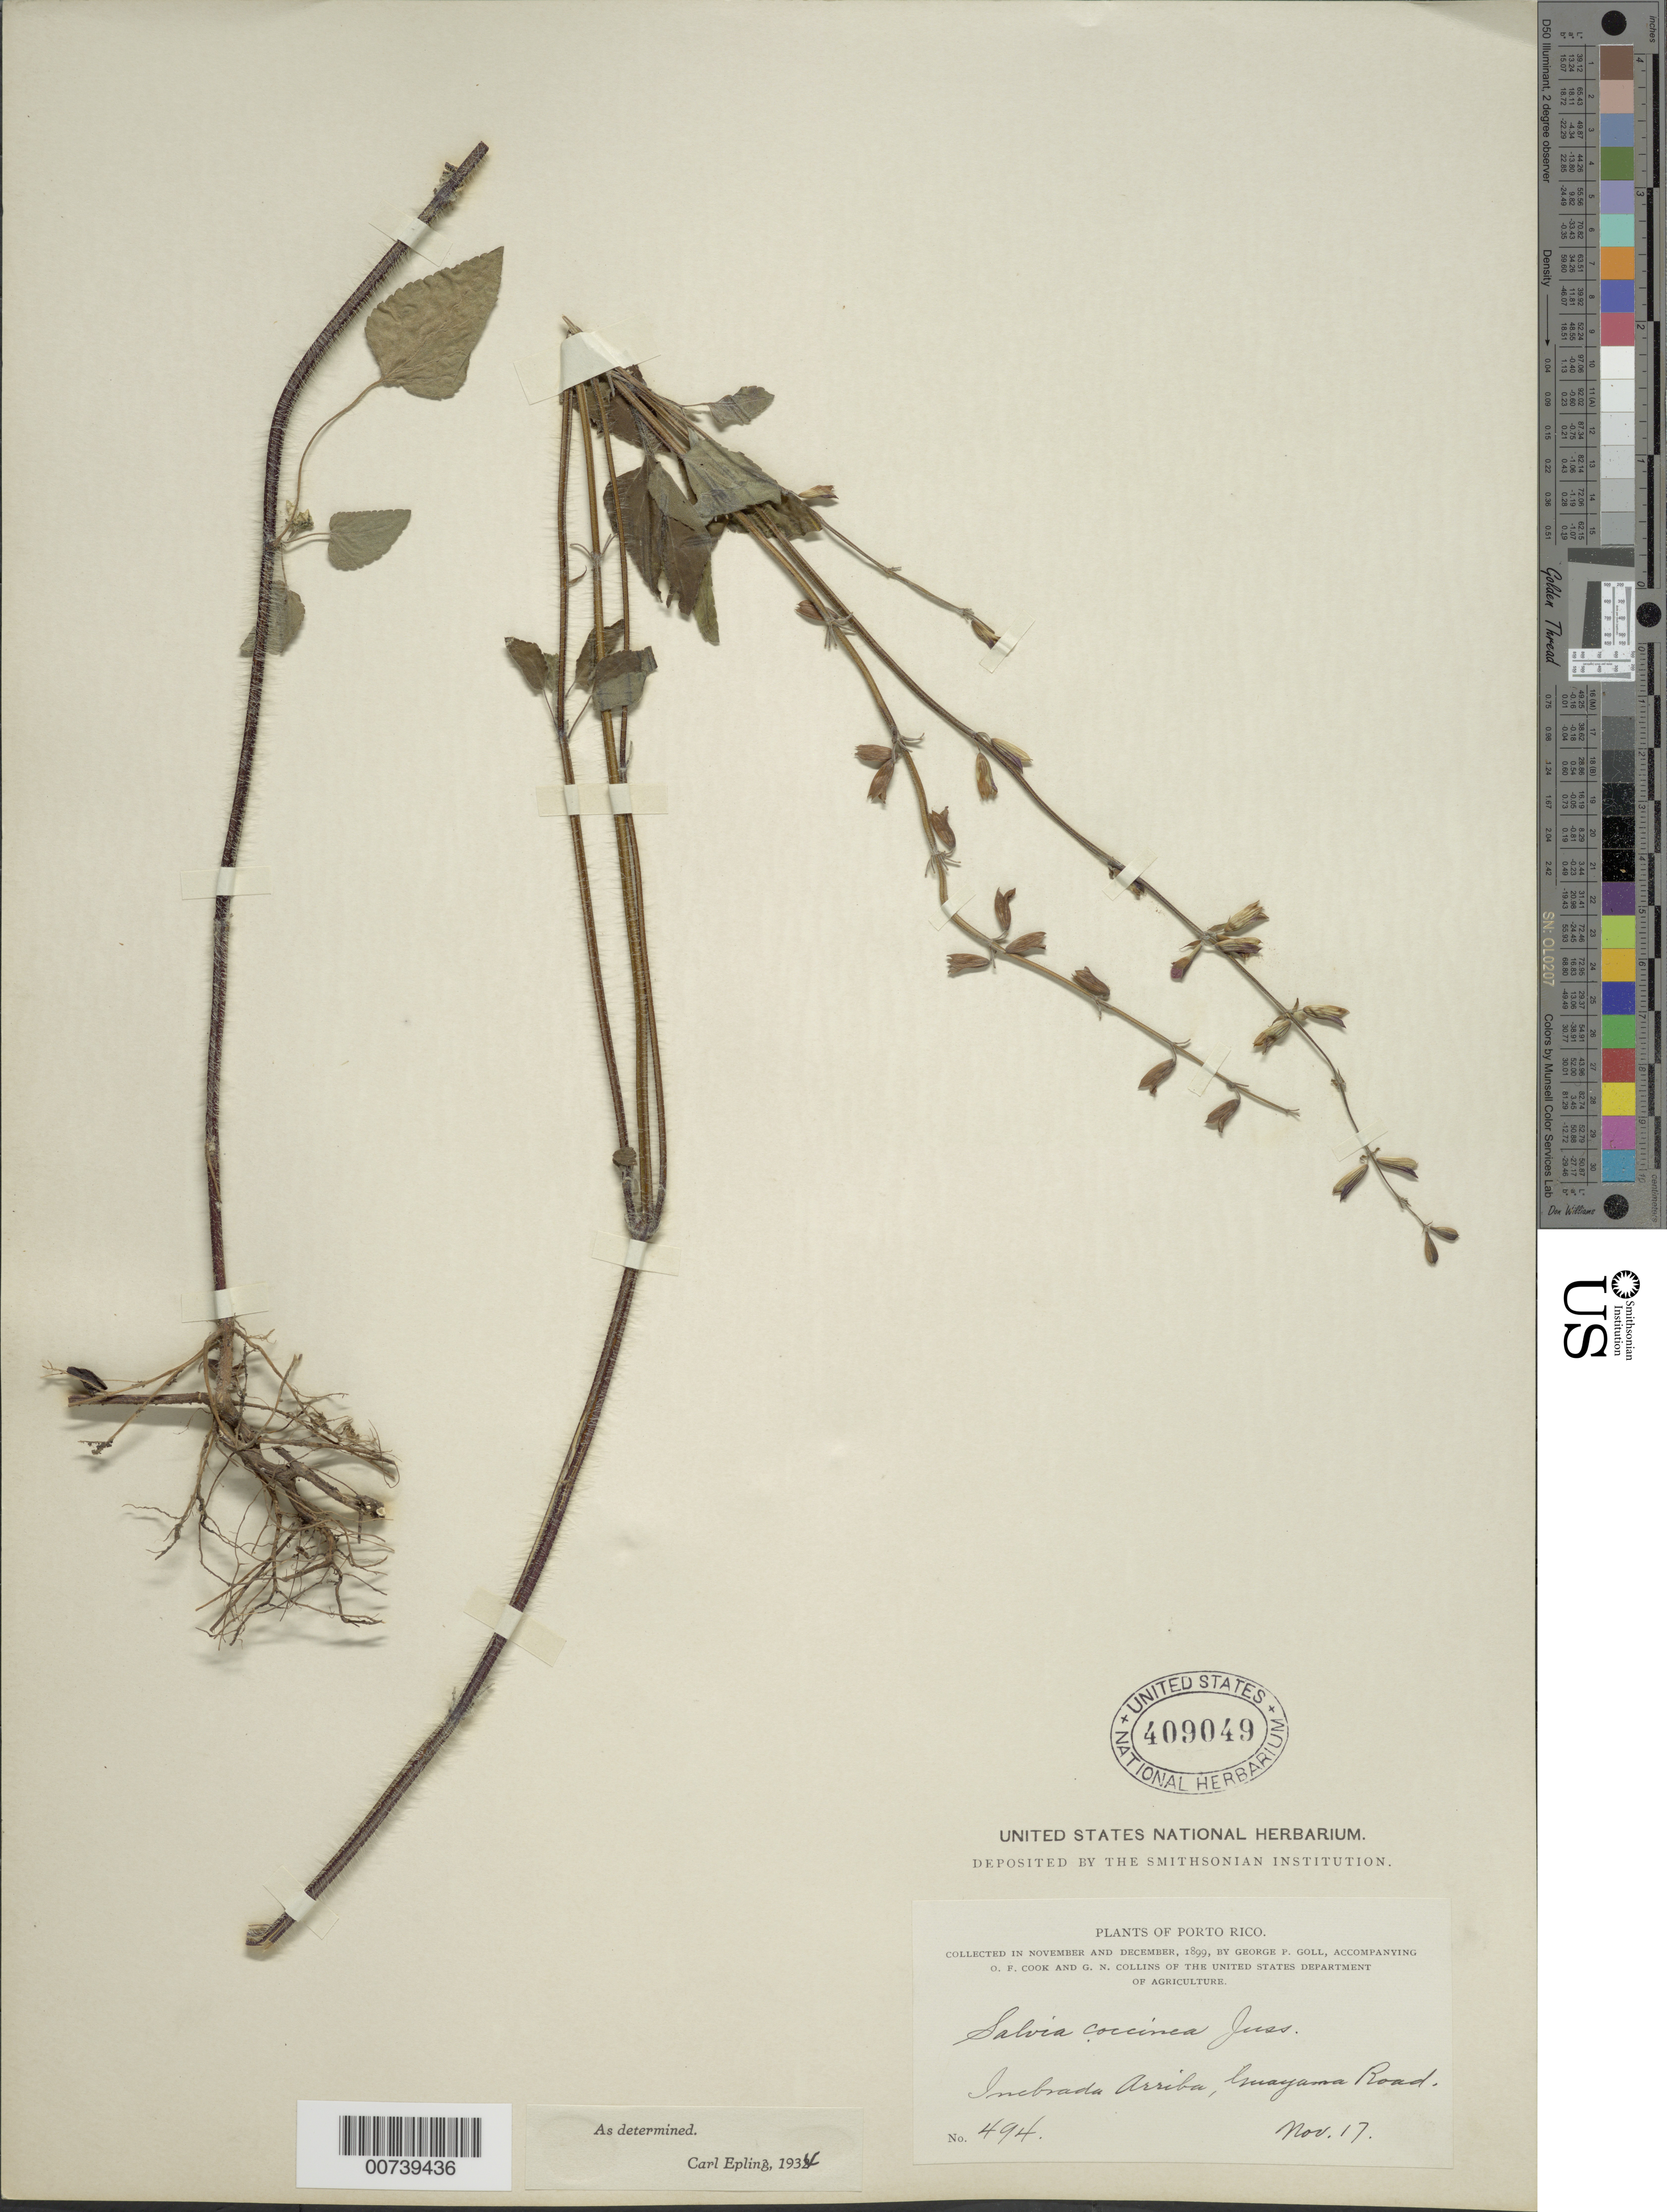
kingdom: Plantae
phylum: Tracheophyta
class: Magnoliopsida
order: Lamiales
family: Lamiaceae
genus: Salvia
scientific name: Salvia coccinea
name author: Buc'hoz ex Etl.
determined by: Epling, C. C.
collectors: G. Goll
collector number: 494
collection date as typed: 17 Nov 1899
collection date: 1899-11-17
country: Puerto Rico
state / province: Guayama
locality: Quebrada Arriba, Guayama Road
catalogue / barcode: US 409049